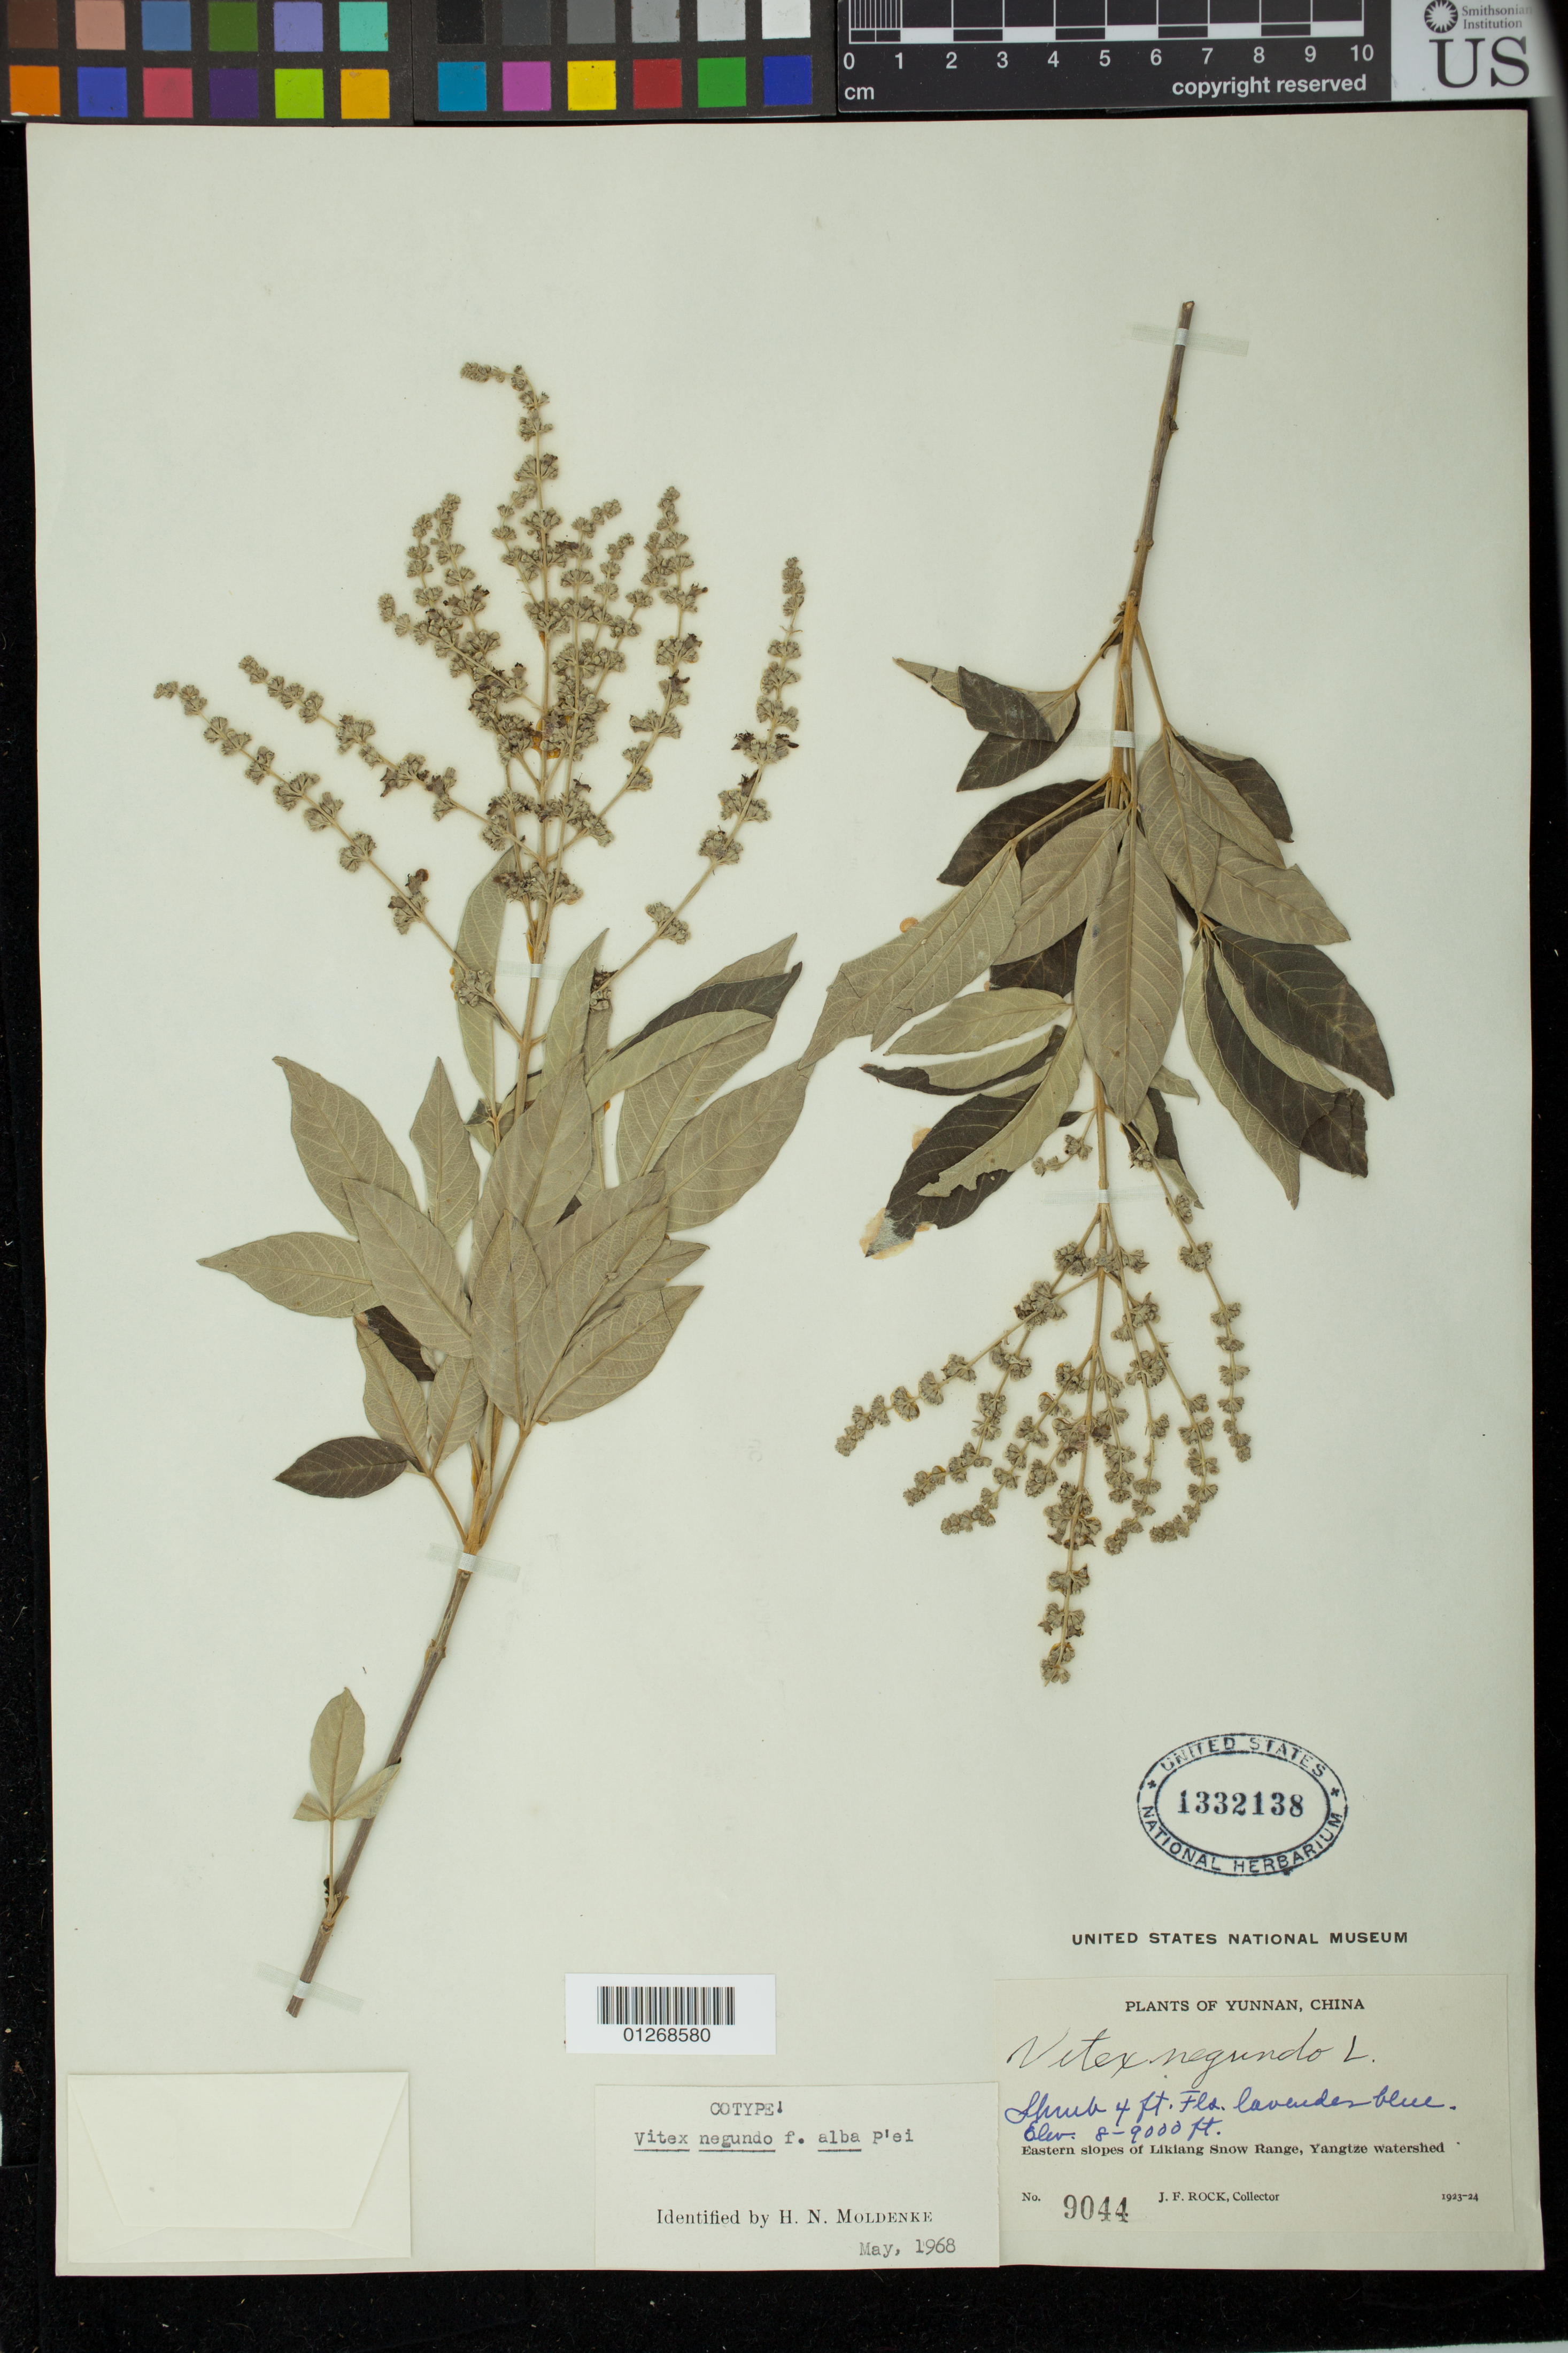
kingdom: Plantae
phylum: Tracheophyta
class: Magnoliopsida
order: Lamiales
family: Lamiaceae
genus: Vitex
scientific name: Vitex negundo f. alba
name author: C. P'ei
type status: Syntype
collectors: J. F. Rock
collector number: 9044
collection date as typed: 1923-24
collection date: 1923/1924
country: China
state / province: Yunnan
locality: Eastern slopes of Likiang Snow Range, Yangtze watershed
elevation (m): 2438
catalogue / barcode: US 1332138